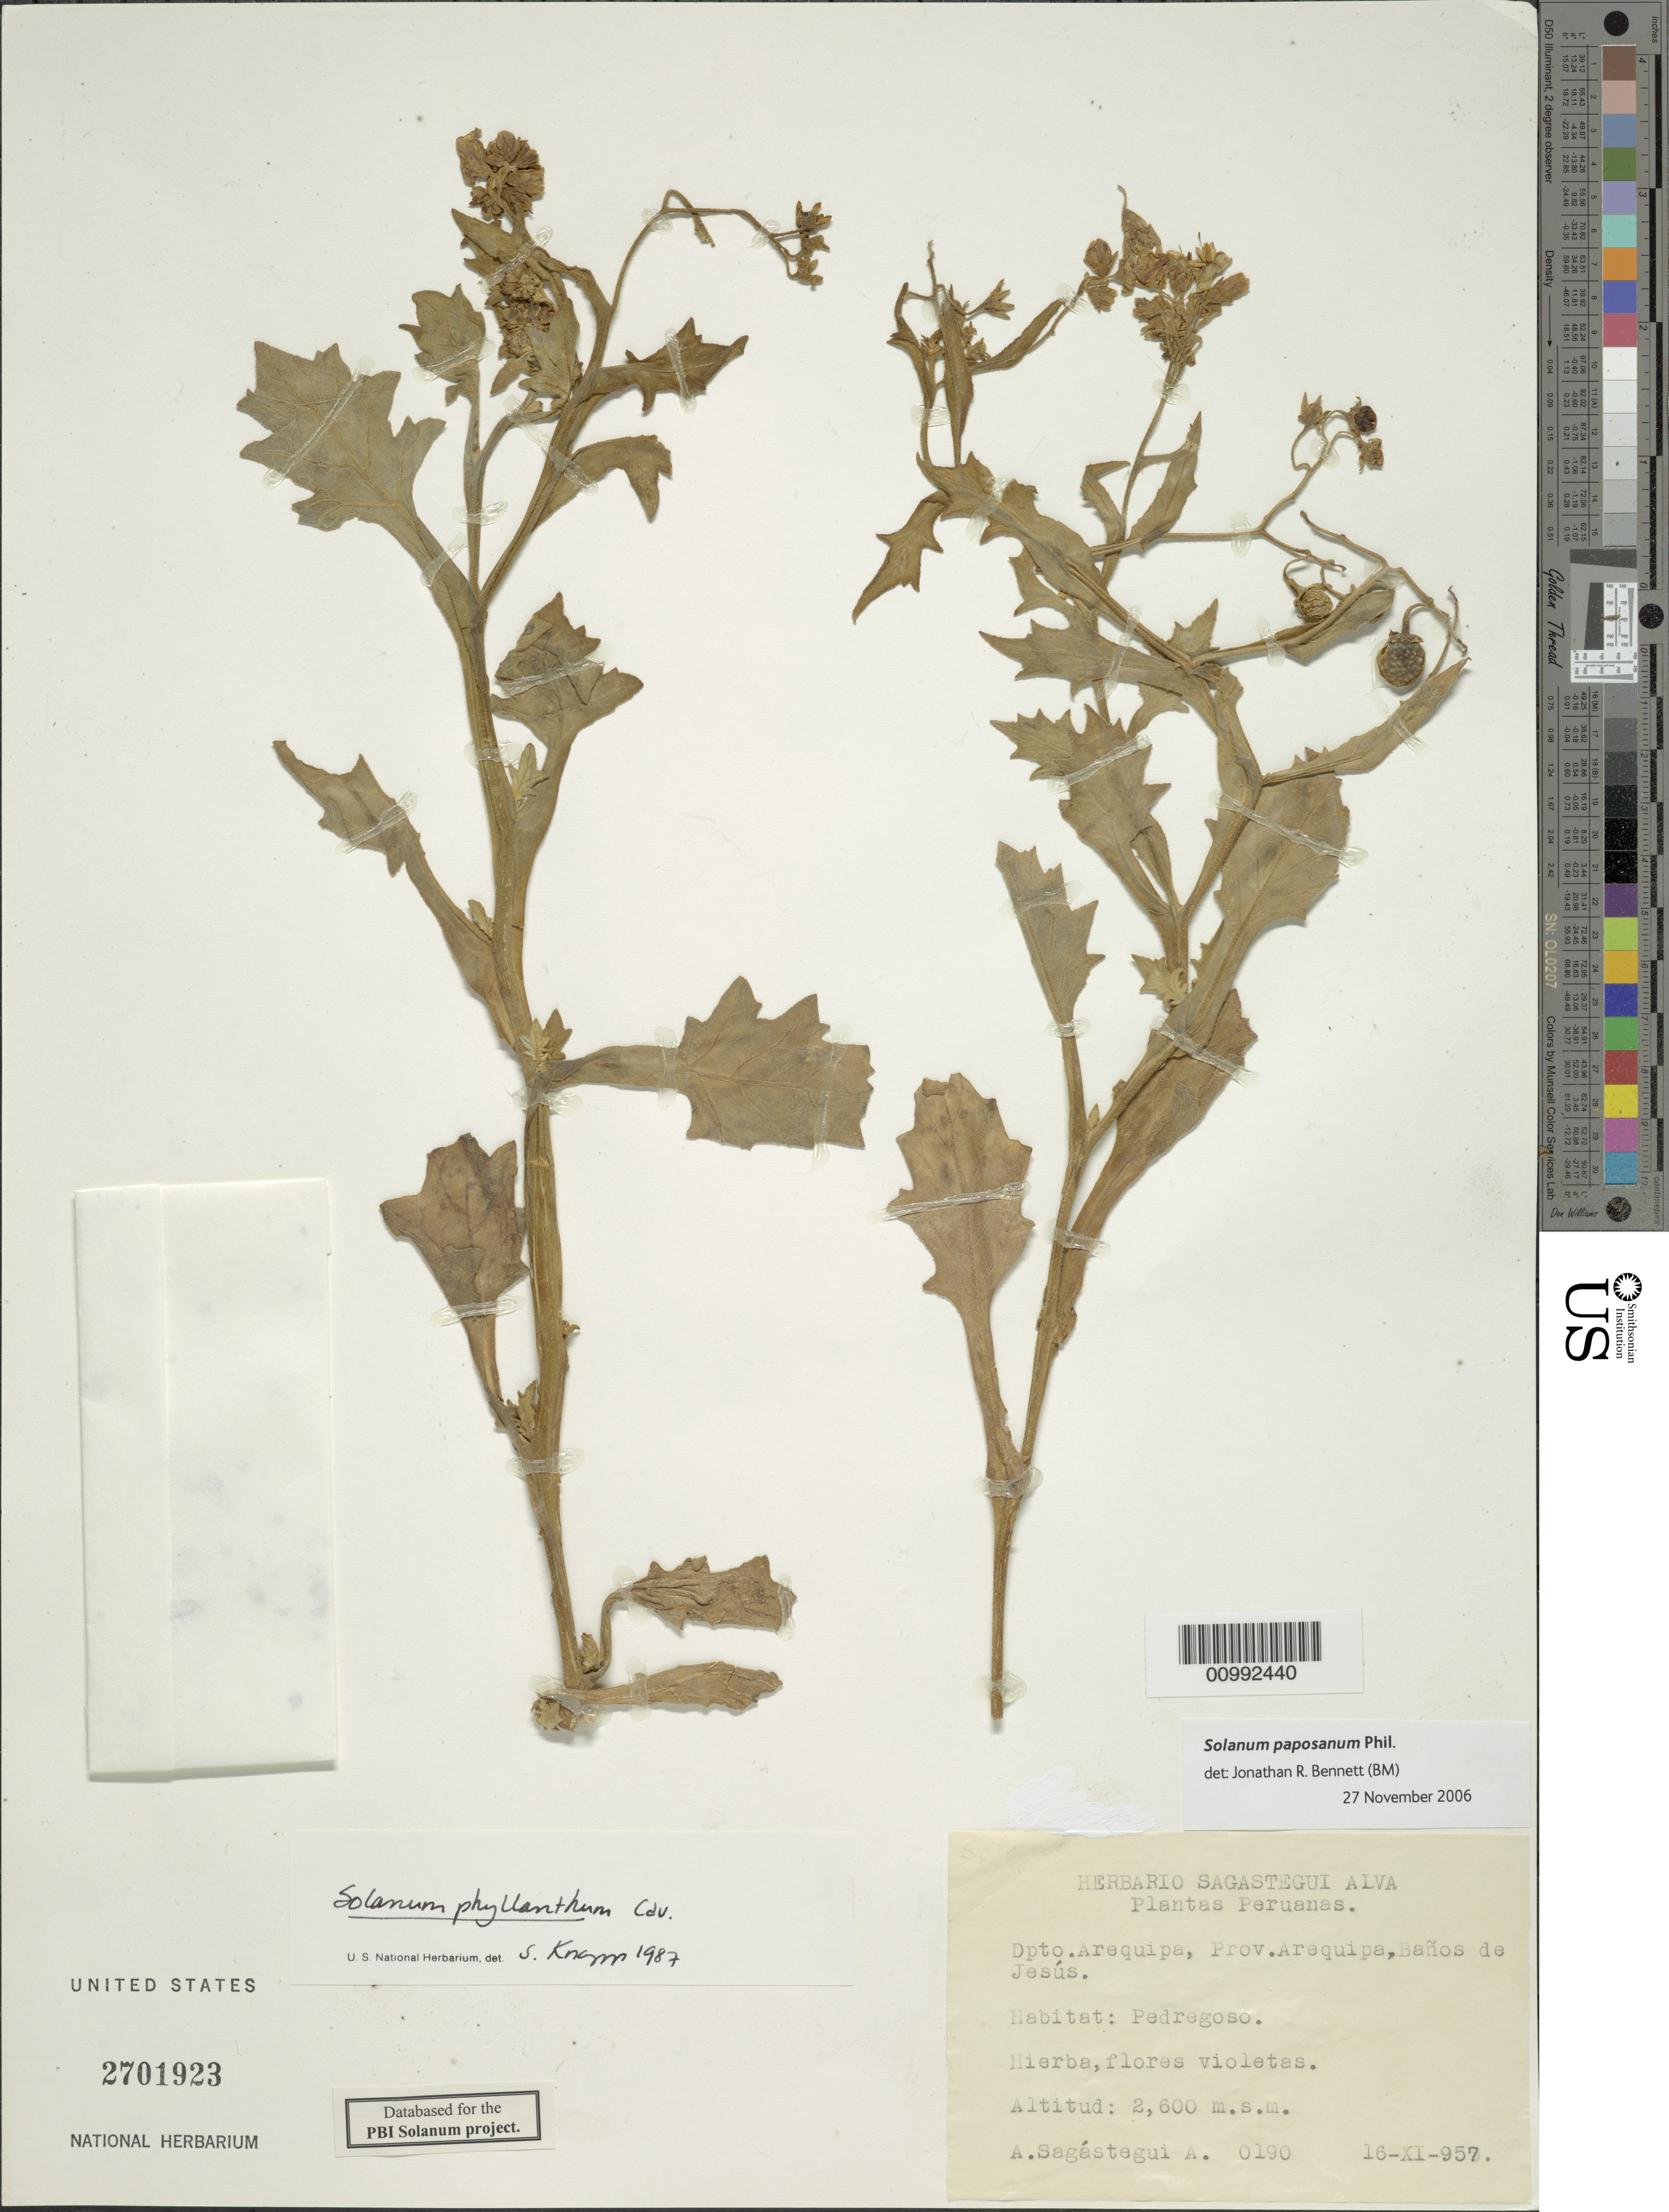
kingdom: Plantae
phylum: Tracheophyta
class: Magnoliopsida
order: Solanales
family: Solanaceae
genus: Solanum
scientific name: Solanum paposanum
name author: Phil.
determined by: Knapp, S. D.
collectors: A. Sagástegui A.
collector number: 190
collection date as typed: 16 Nov 1957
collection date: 1957-11-16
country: Peru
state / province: Arequipa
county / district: Arequipa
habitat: pedregoso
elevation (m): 2600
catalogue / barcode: US 2701923